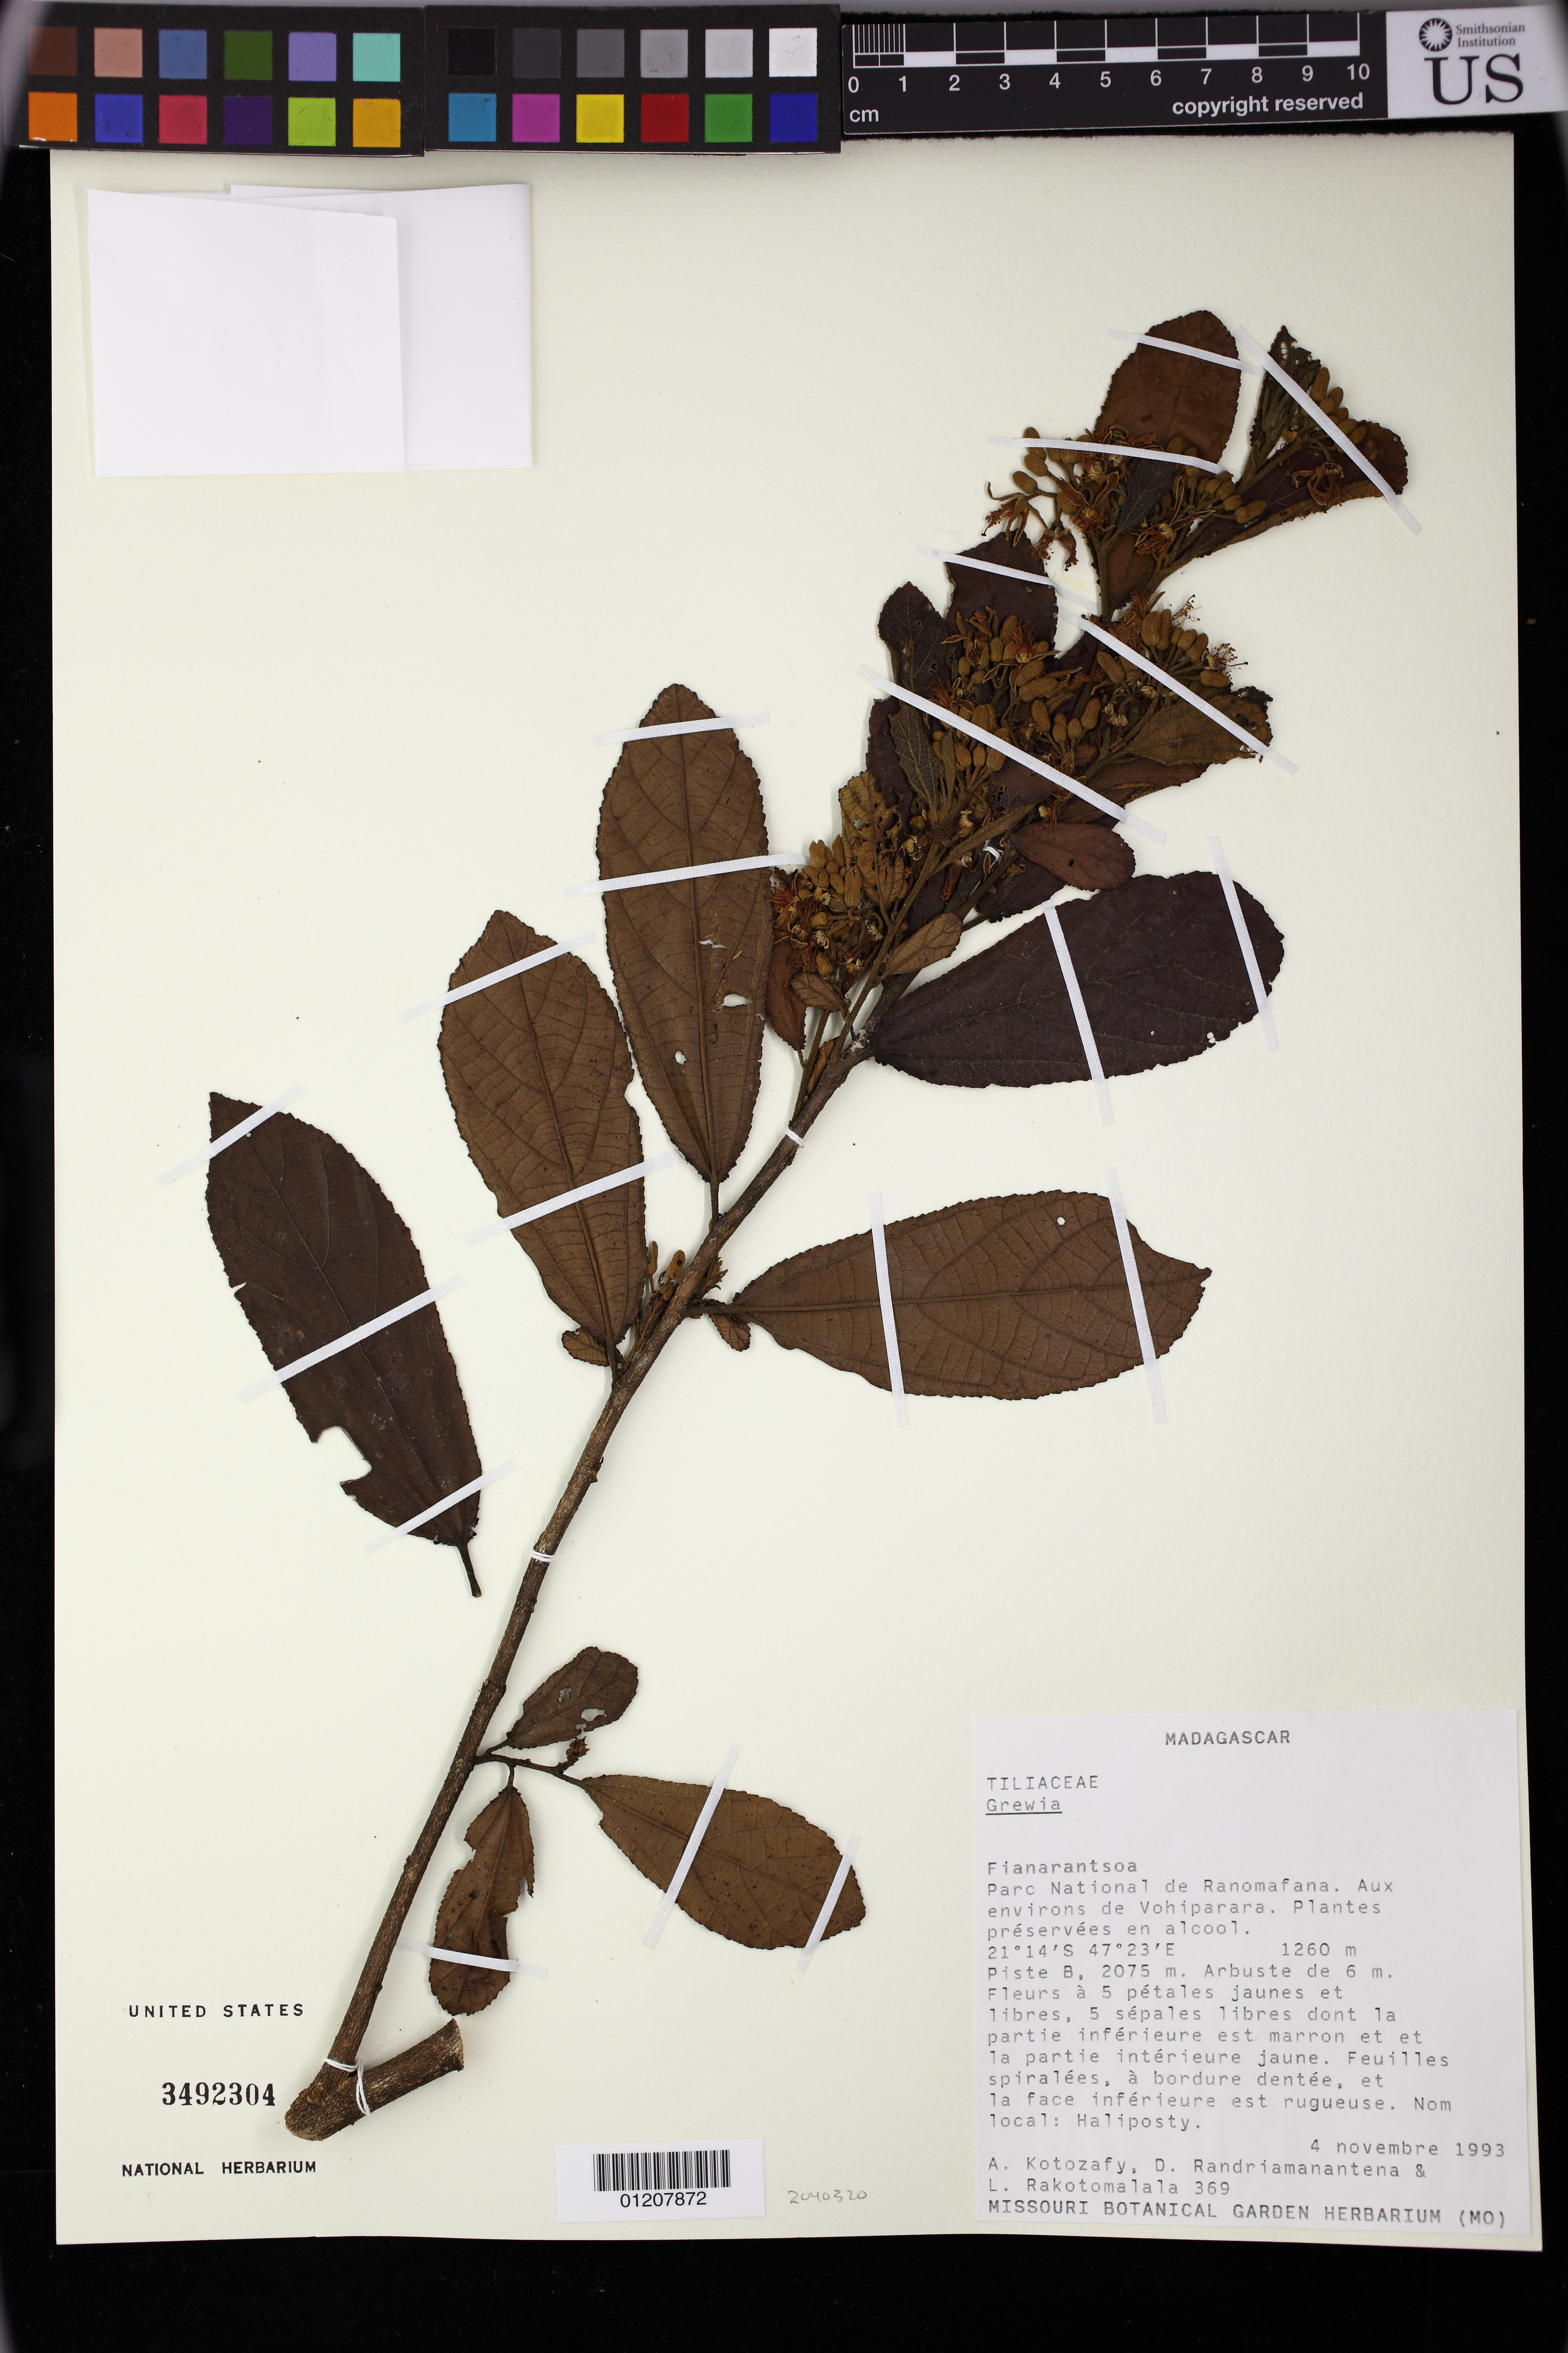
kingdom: Plantae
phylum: Tracheophyta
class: Magnoliopsida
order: Malvales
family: Malvaceae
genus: Grewia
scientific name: Grewia sp.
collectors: A. Kotozafy, D. Randriamanantena & L. Rakotomalala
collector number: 369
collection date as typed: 11 Apr 1993 or 04 Nov 1993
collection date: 1993-04-11 or 1993-11-04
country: Madagascar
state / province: Haute Matsiatra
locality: Fianarantsoa. Parc National de Ranomafana. Aux environs de Vohiparara.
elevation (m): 1260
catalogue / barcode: US 3492304